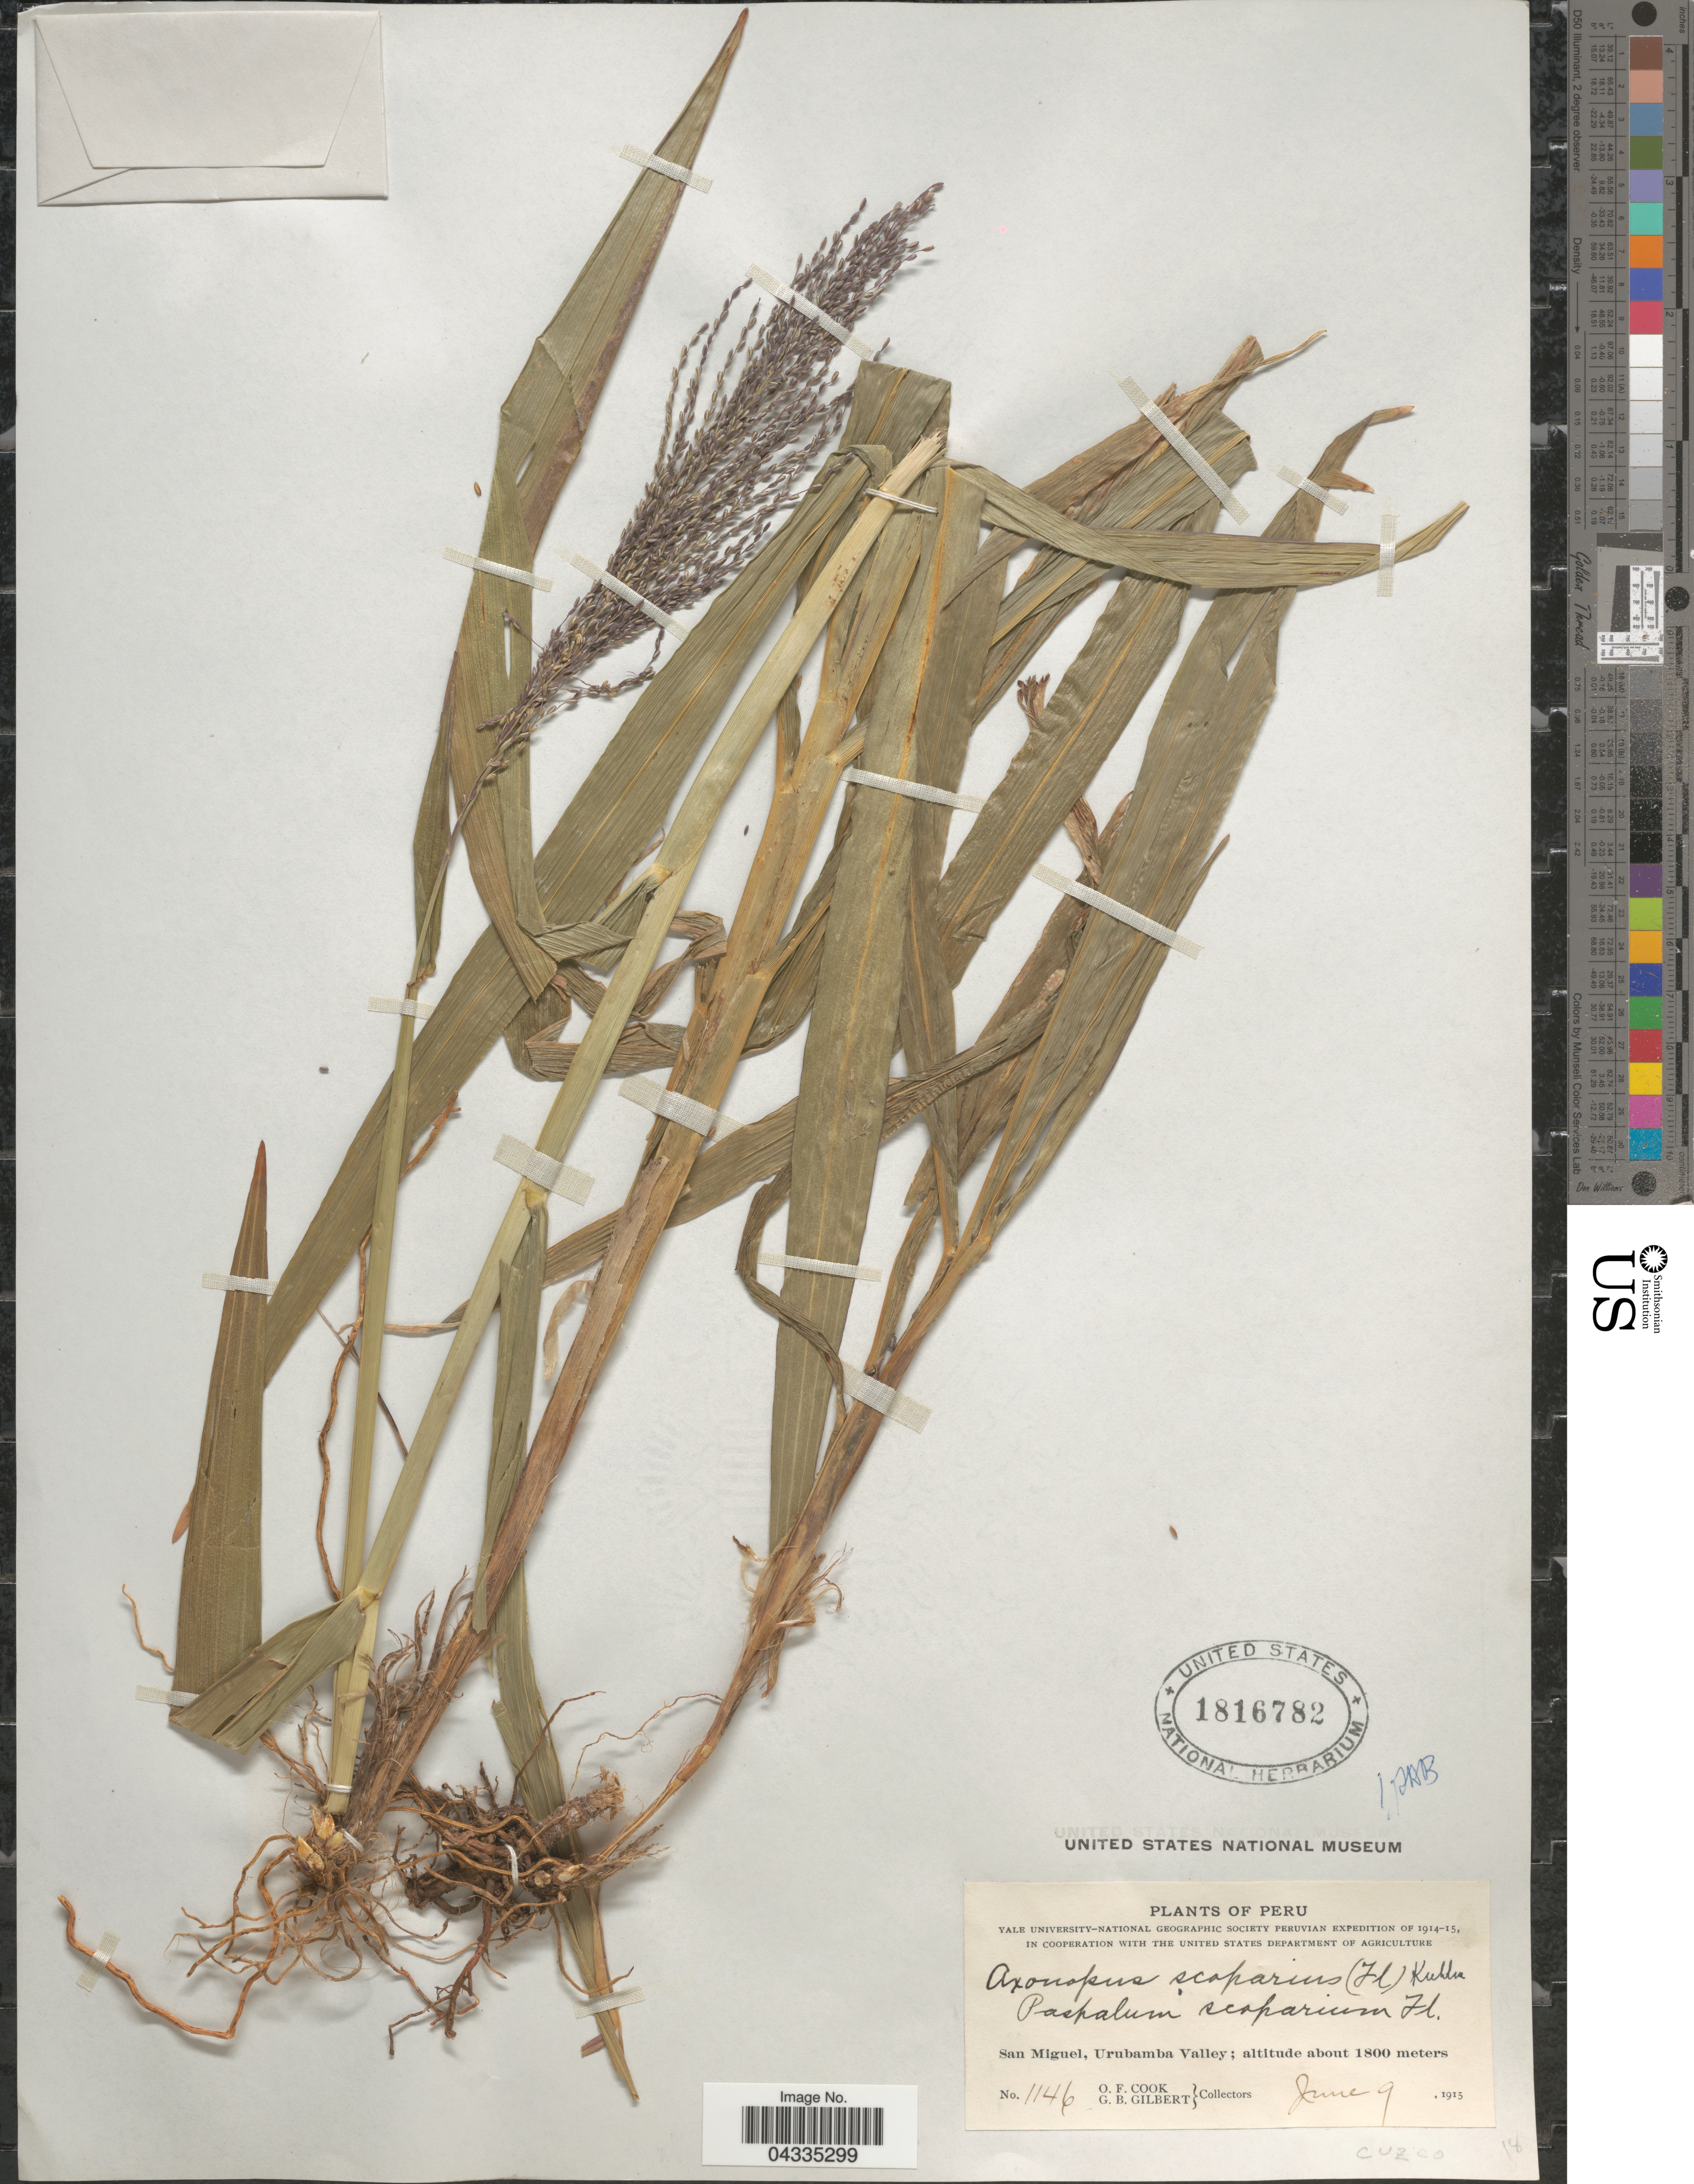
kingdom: Plantae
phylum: Tracheophyta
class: Liliopsida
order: Poales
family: Poaceae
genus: Axonopus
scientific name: Axonopus scoparius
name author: (Flüggé) Kuhlm.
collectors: O. F. Cook & G. B. Gilbert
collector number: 1146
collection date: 1915-06-09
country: Peru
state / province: Cusco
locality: Yale University-National Geographic Society Peruvian Expedition of 1914-15. San Miguel, Urubamba Valley. Cuzco.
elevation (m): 1800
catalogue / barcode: US 1816782